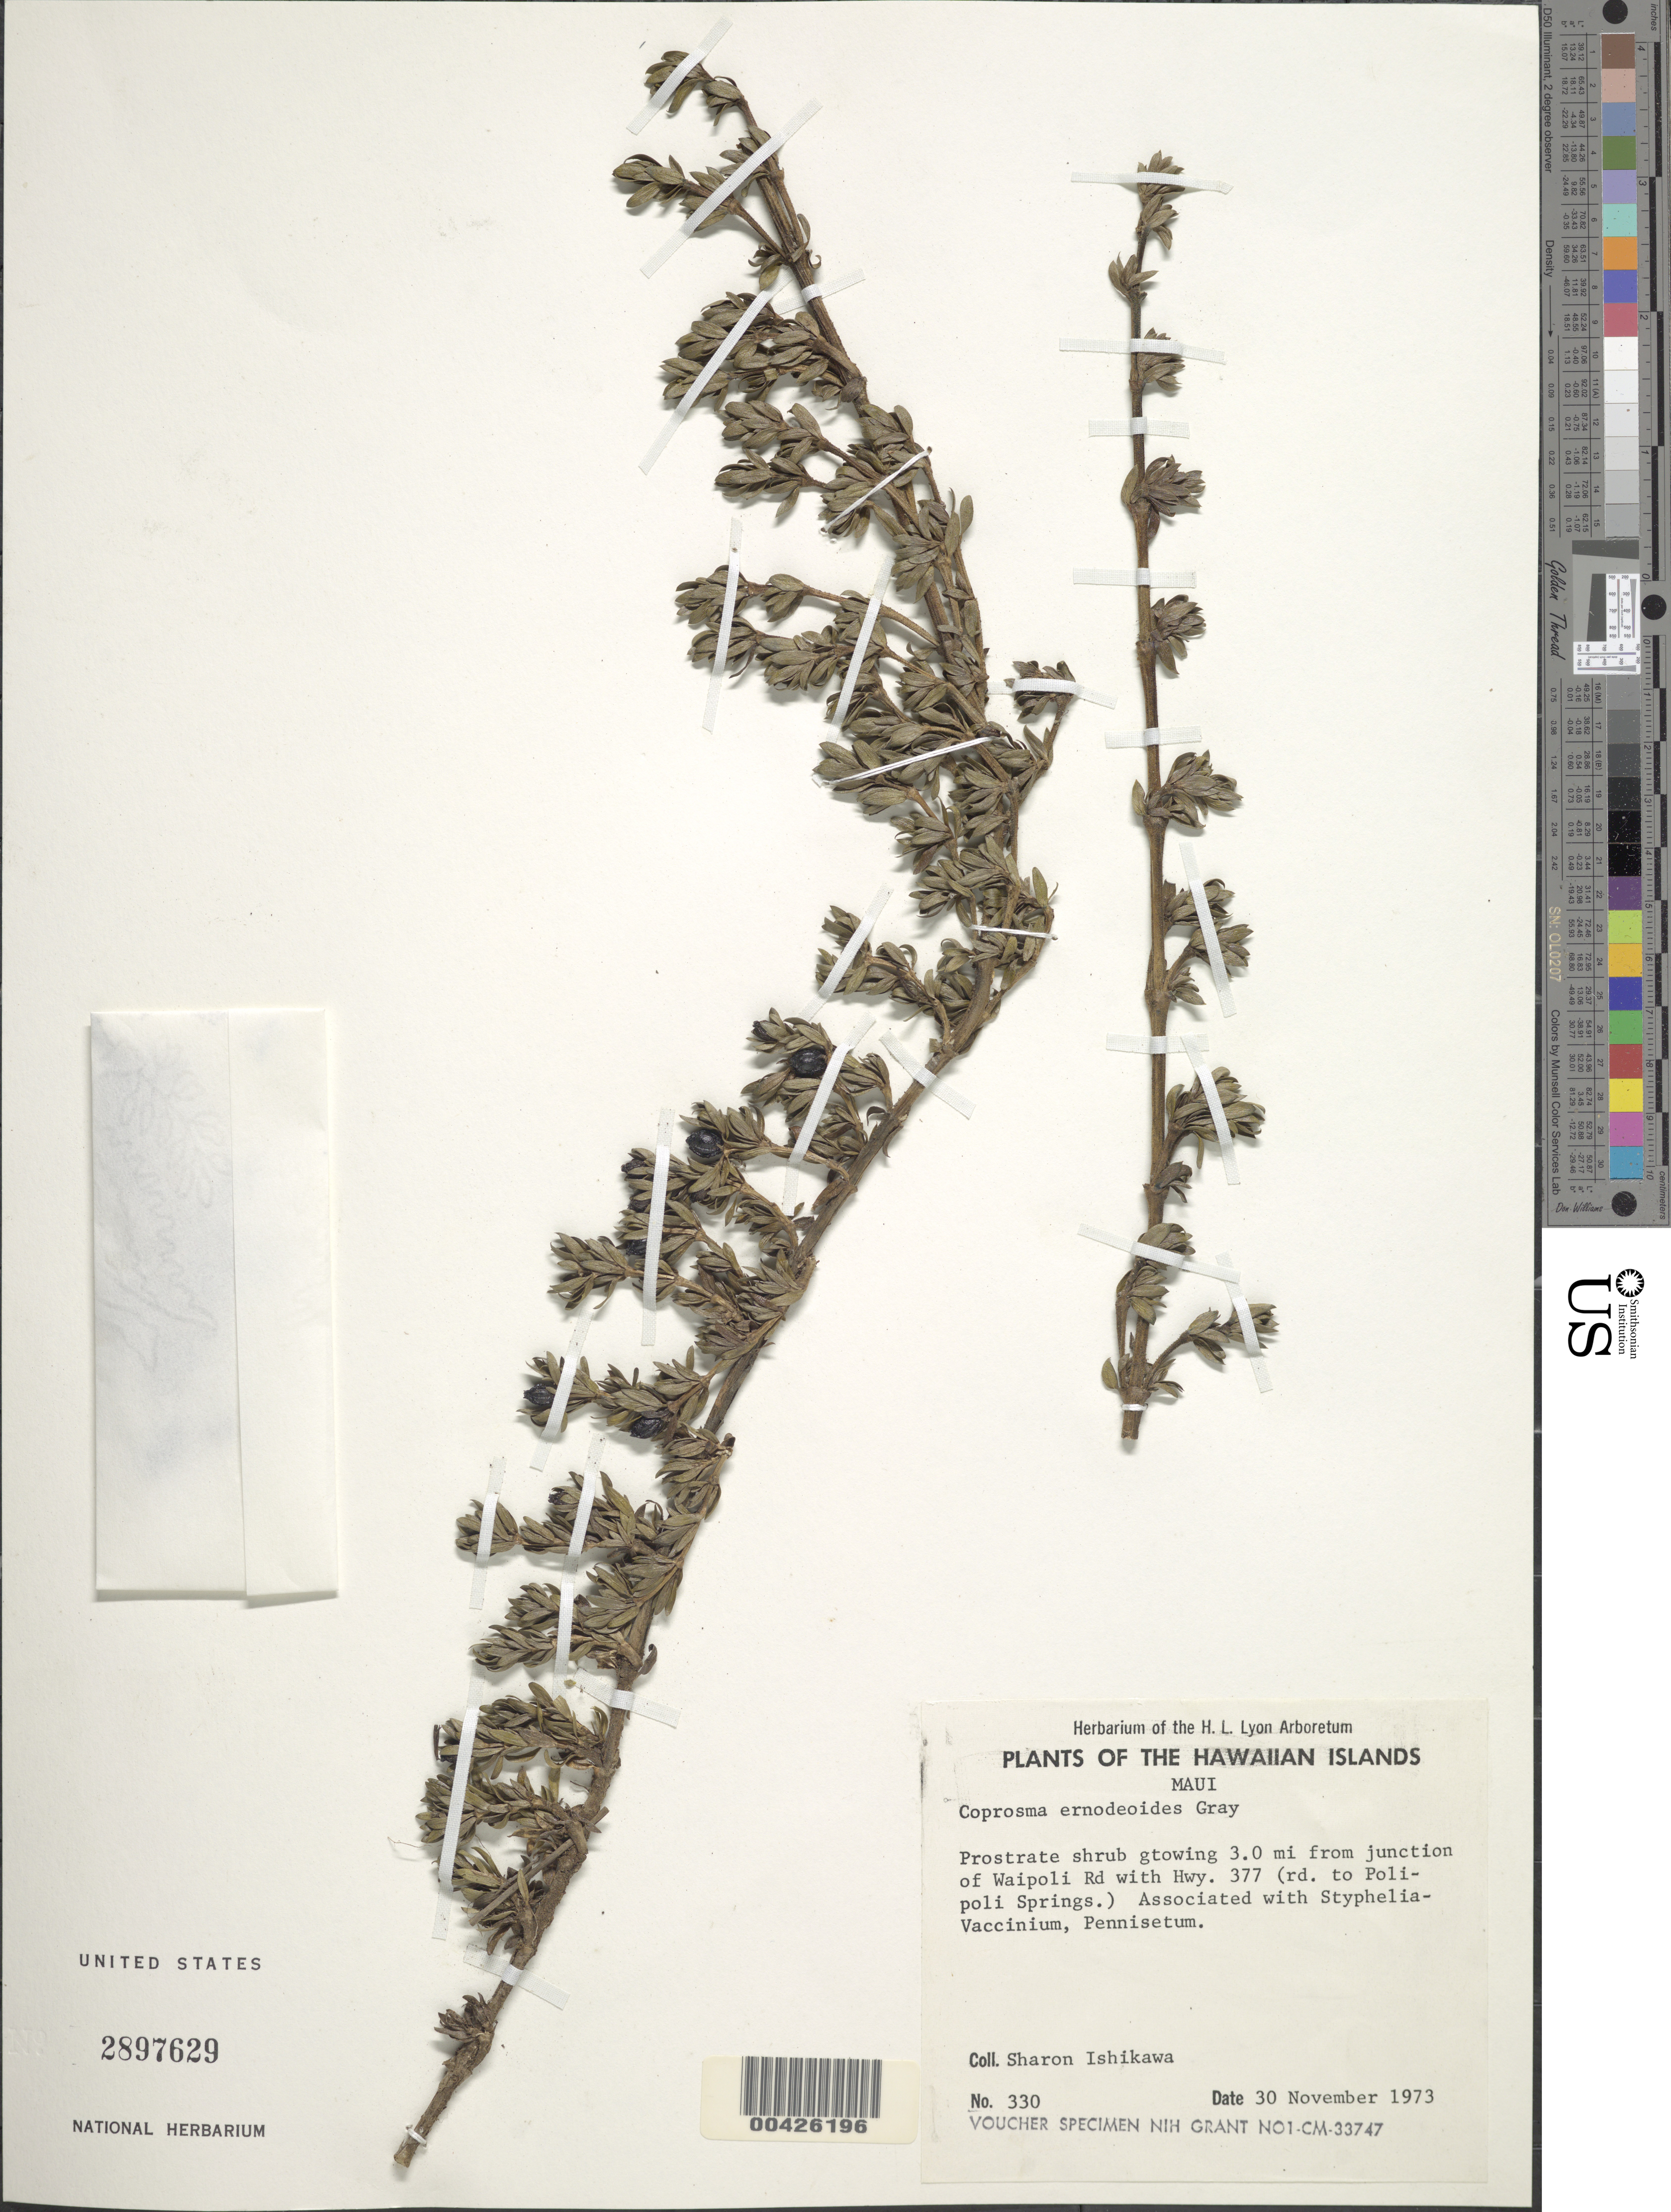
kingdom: Plantae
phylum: Tracheophyta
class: Magnoliopsida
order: Gentianales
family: Rubiaceae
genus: Coprosma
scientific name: Coprosma ernodeoides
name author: A. Gray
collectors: S. S. Ishikawa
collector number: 330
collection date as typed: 30 Nov 1973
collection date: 1973-11-30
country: United States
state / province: Hawaii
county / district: Maui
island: Maui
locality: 3 mi from junction of Waipoli Road with Highway 377 (road to Polipoli Springs.)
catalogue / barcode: US 2897629